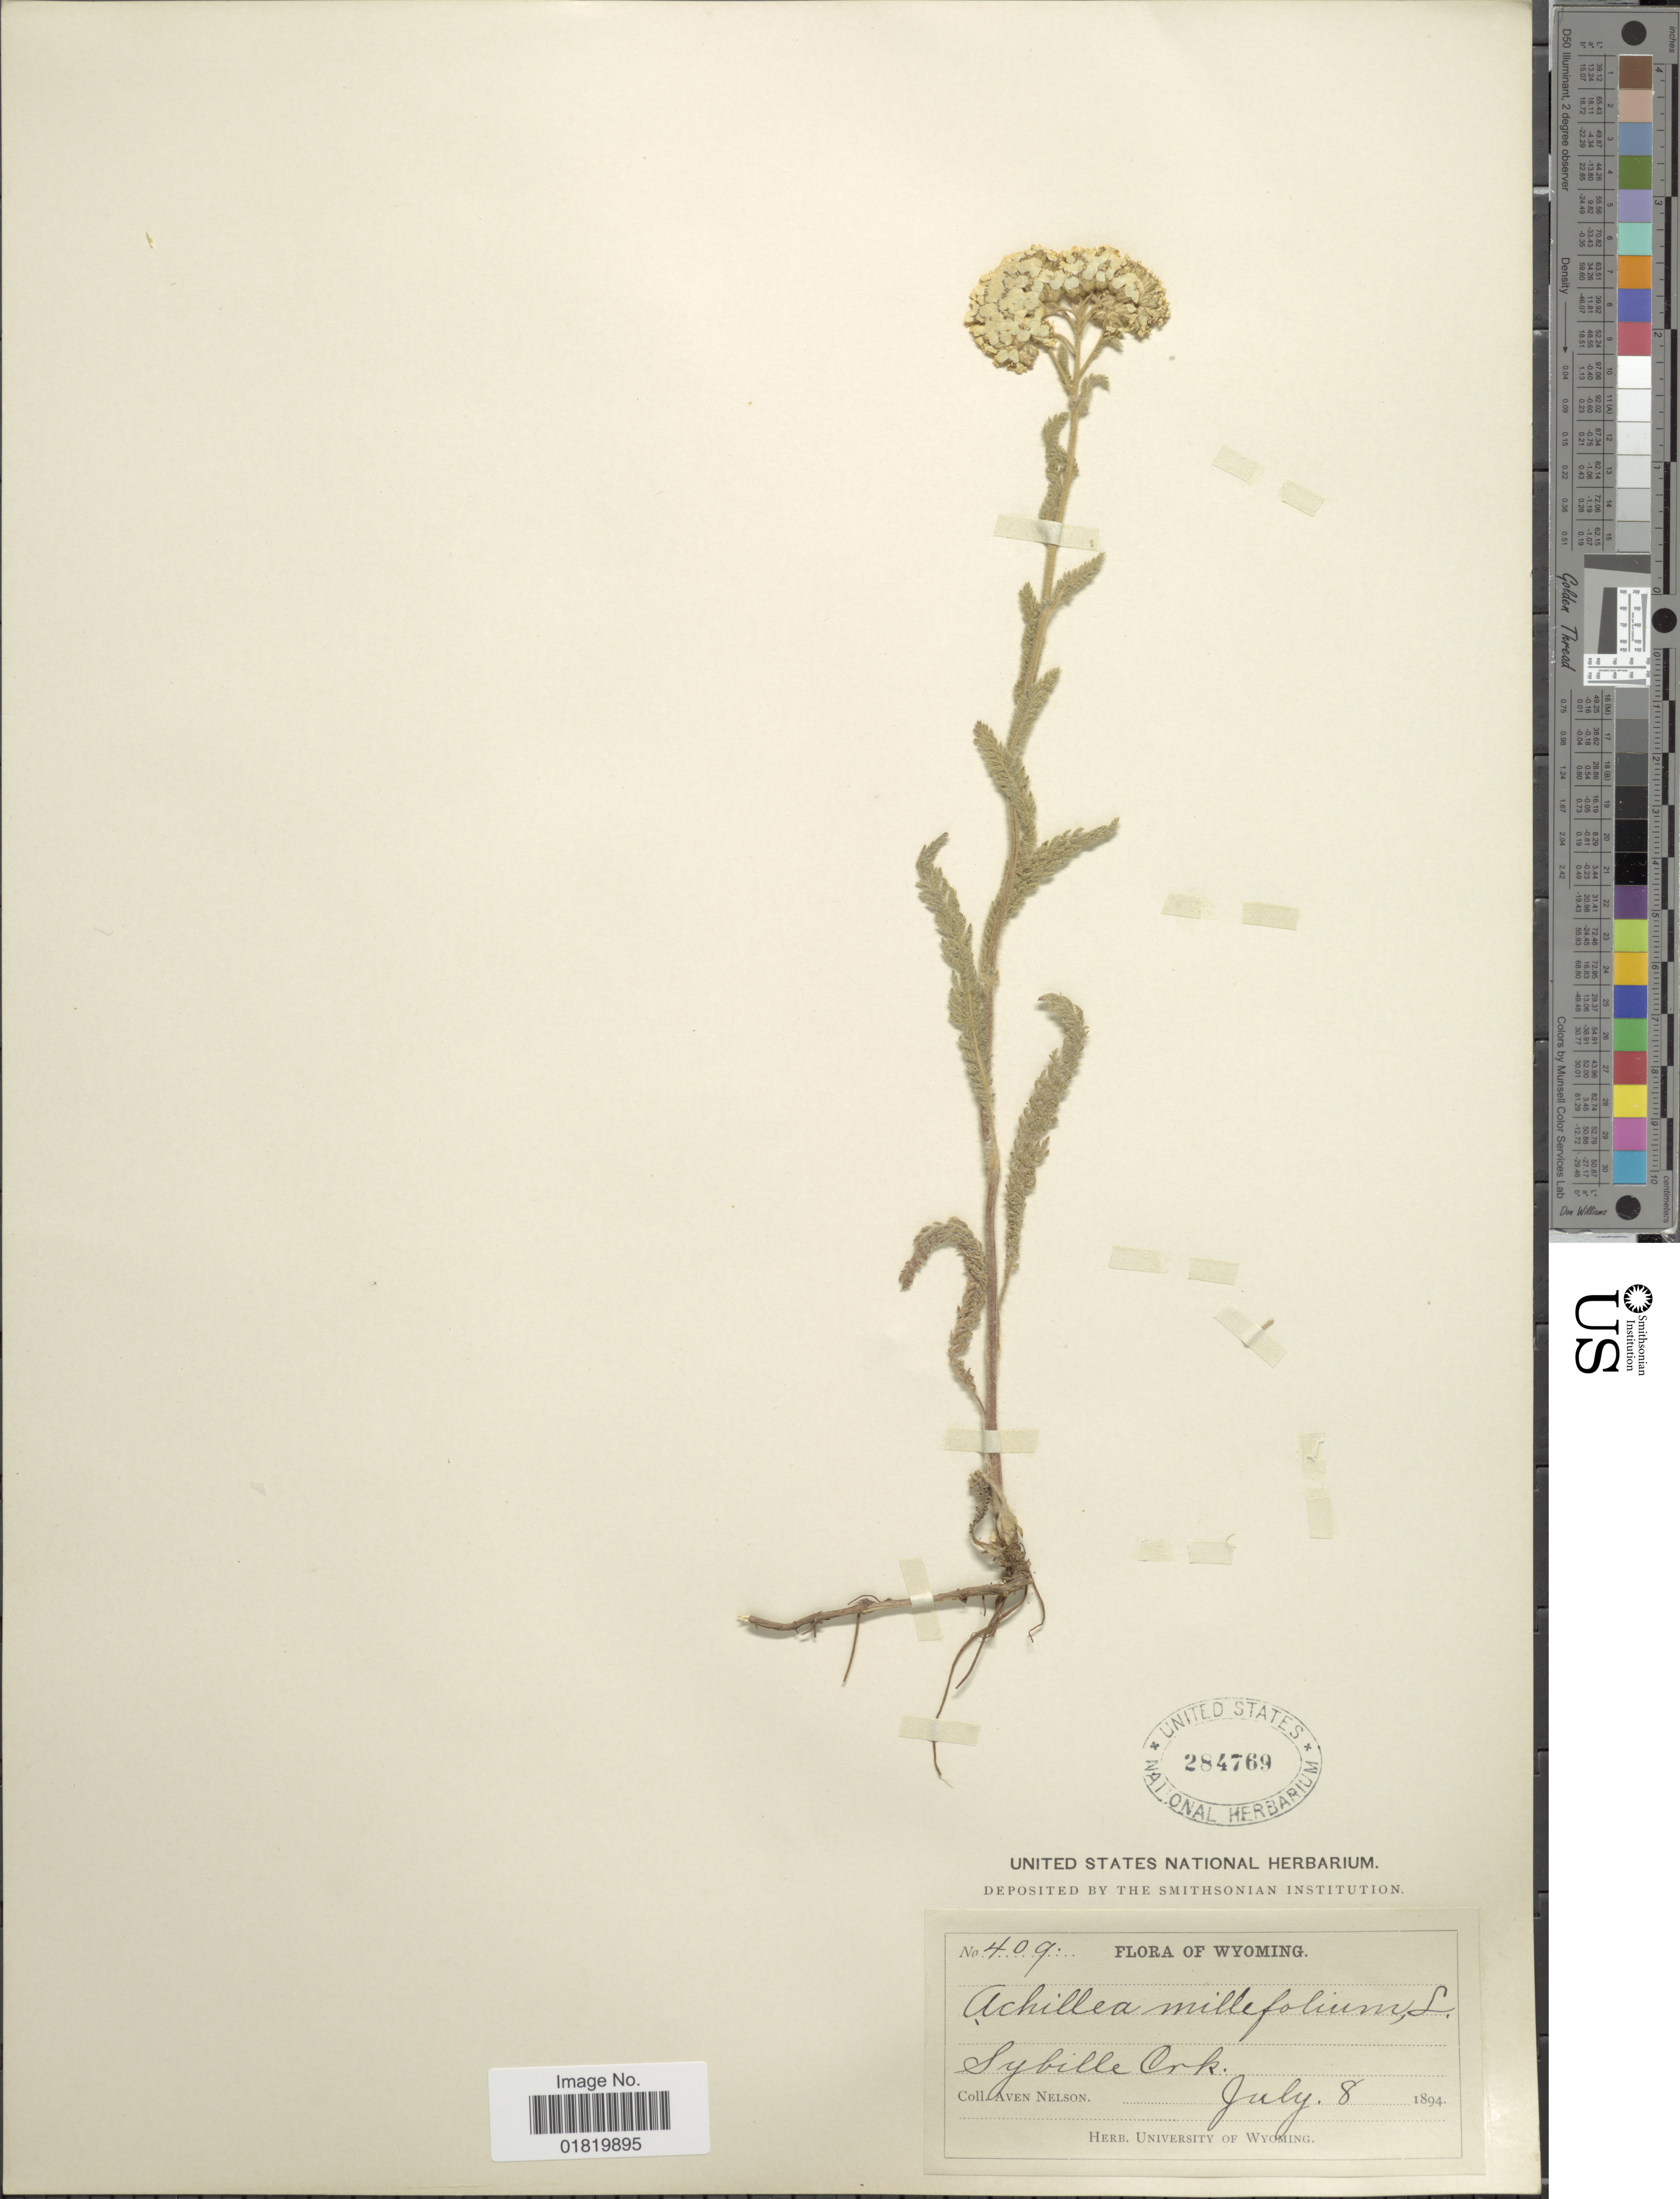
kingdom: Plantae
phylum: Tracheophyta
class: Magnoliopsida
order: Asterales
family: Asteraceae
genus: Achillea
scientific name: Achillea lanulosa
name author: Nutt.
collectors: A. Nelson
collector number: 409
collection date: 1894-07-08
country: United States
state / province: Wyoming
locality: Sybille Crk.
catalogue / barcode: US 284769